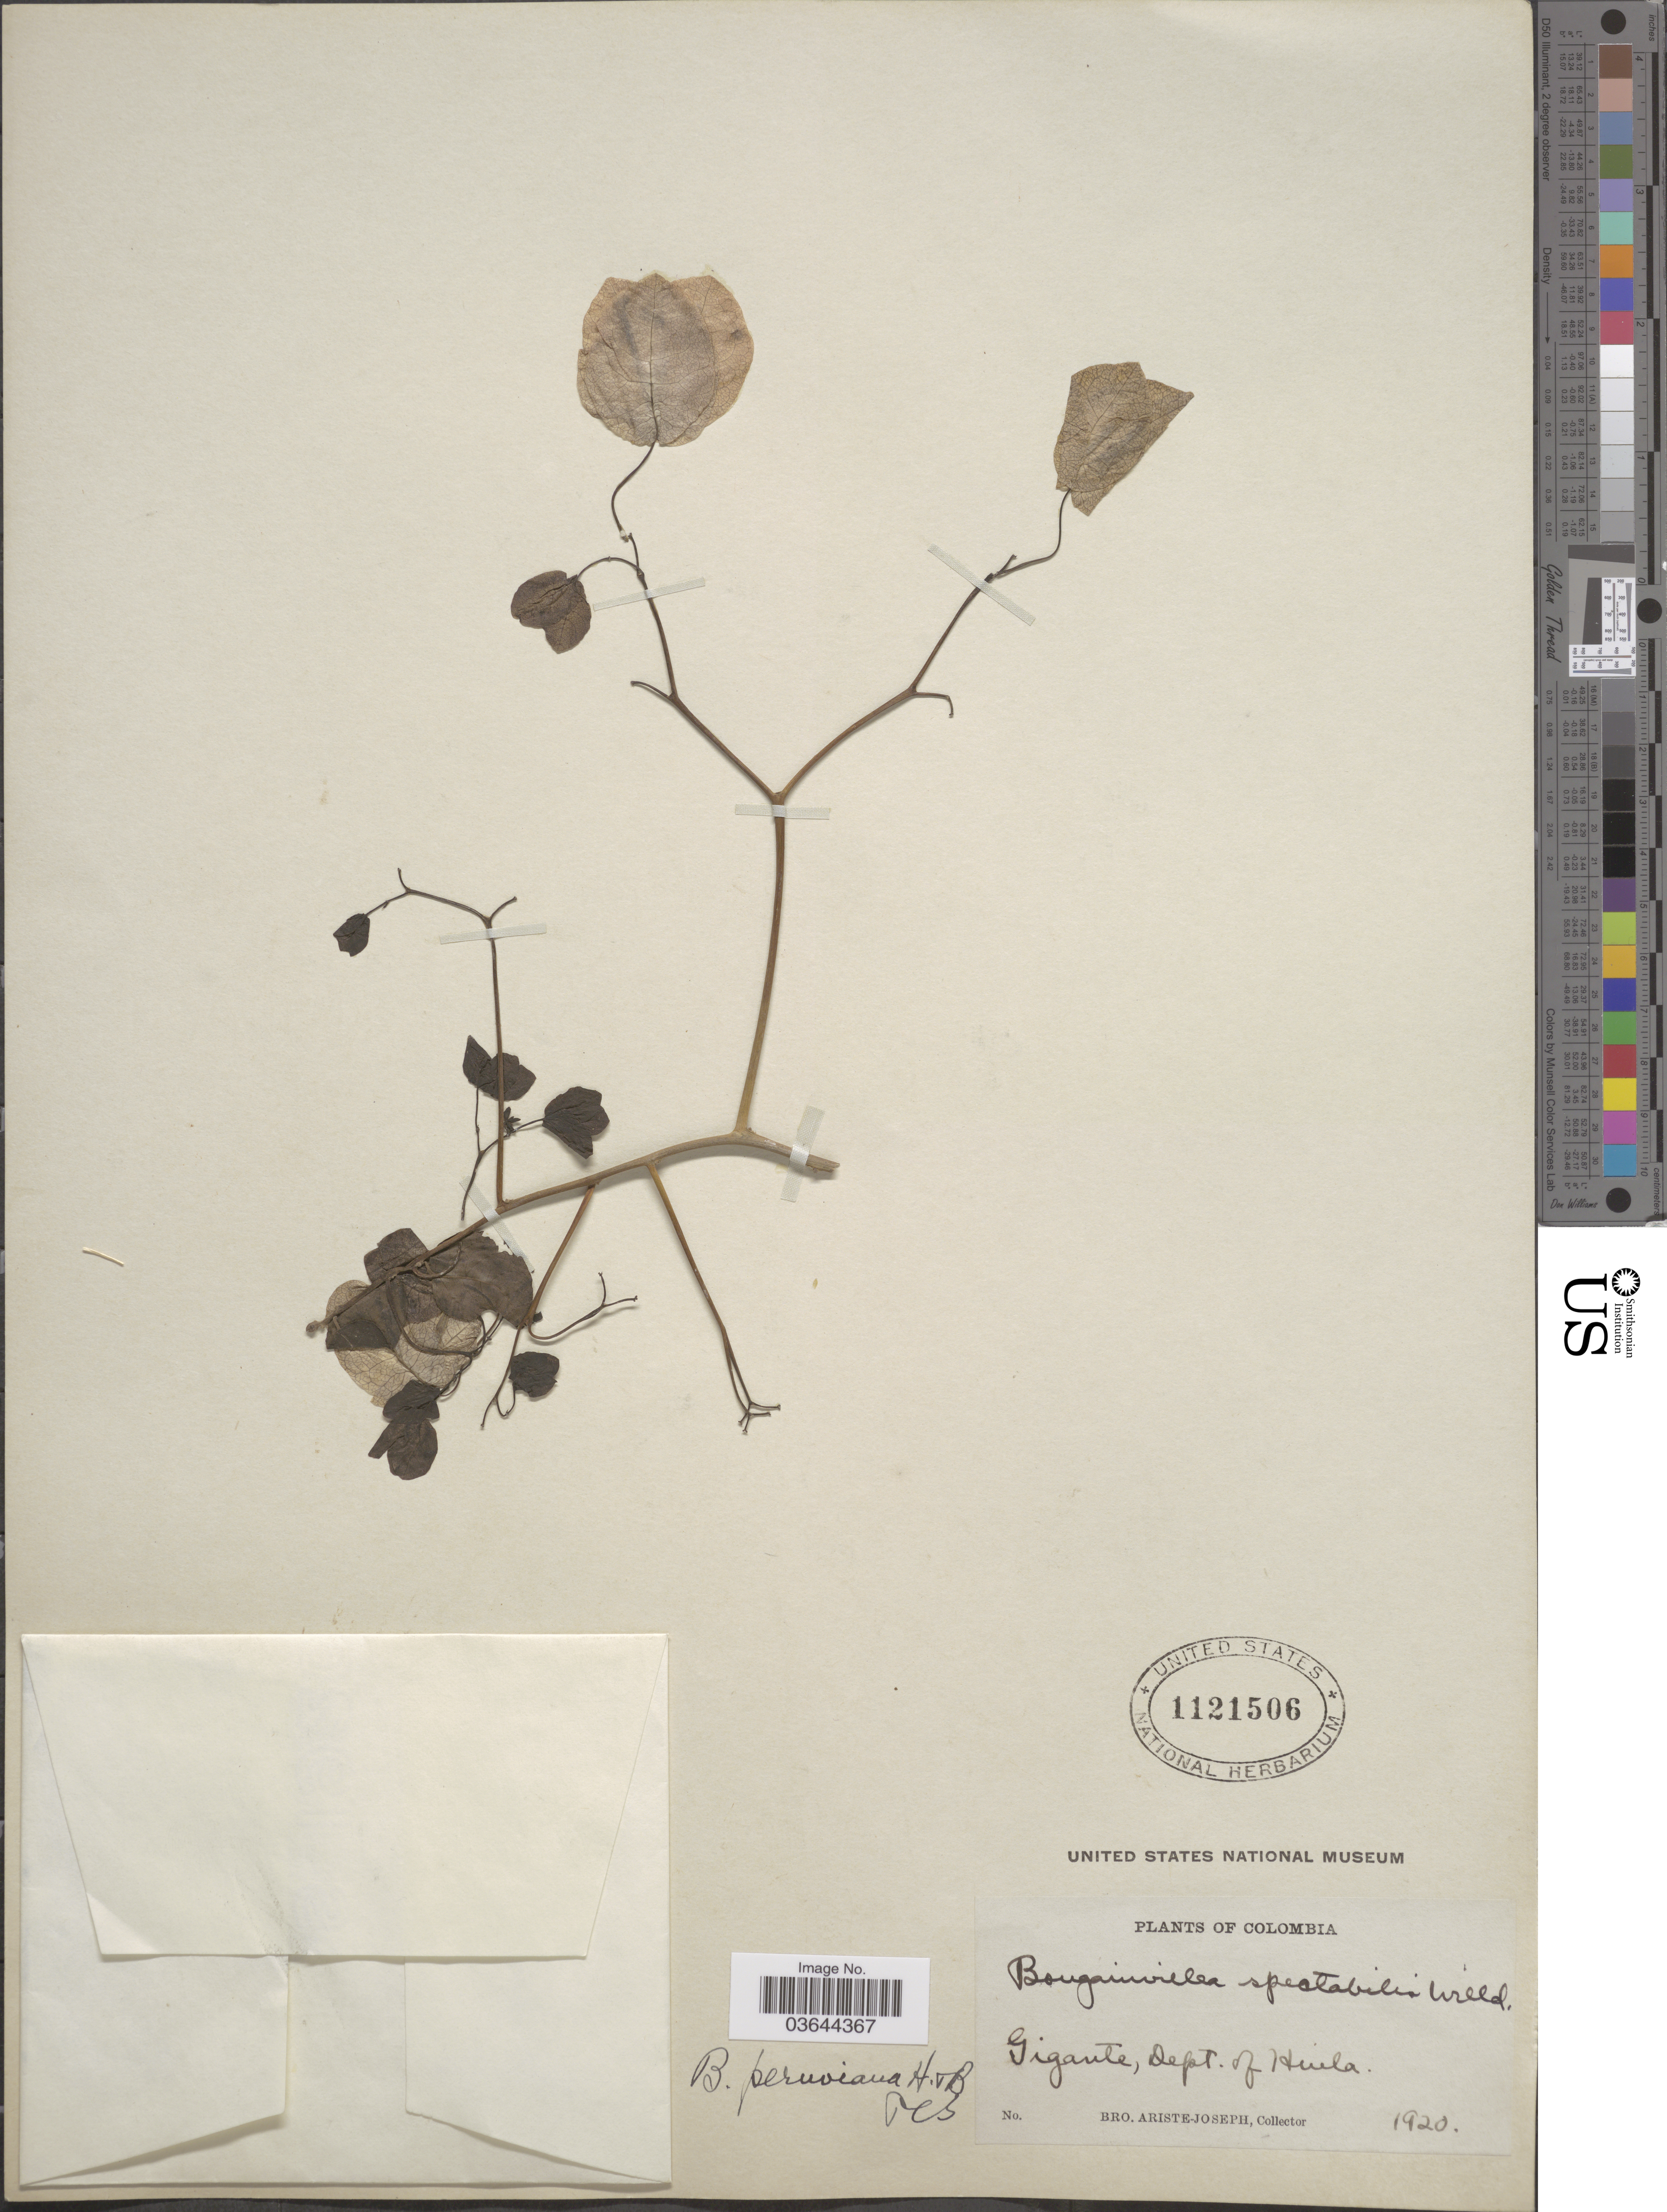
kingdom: Plantae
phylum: Tracheophyta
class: Magnoliopsida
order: Caryophyllales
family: Nyctaginaceae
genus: Bougainvillea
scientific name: Bougainvillea peruviana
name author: Nees & Mart.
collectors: Bro. Ariste-Joseph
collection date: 1920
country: Colombia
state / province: Huila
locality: Gigante, Dept. of Huila.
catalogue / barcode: US 1121506